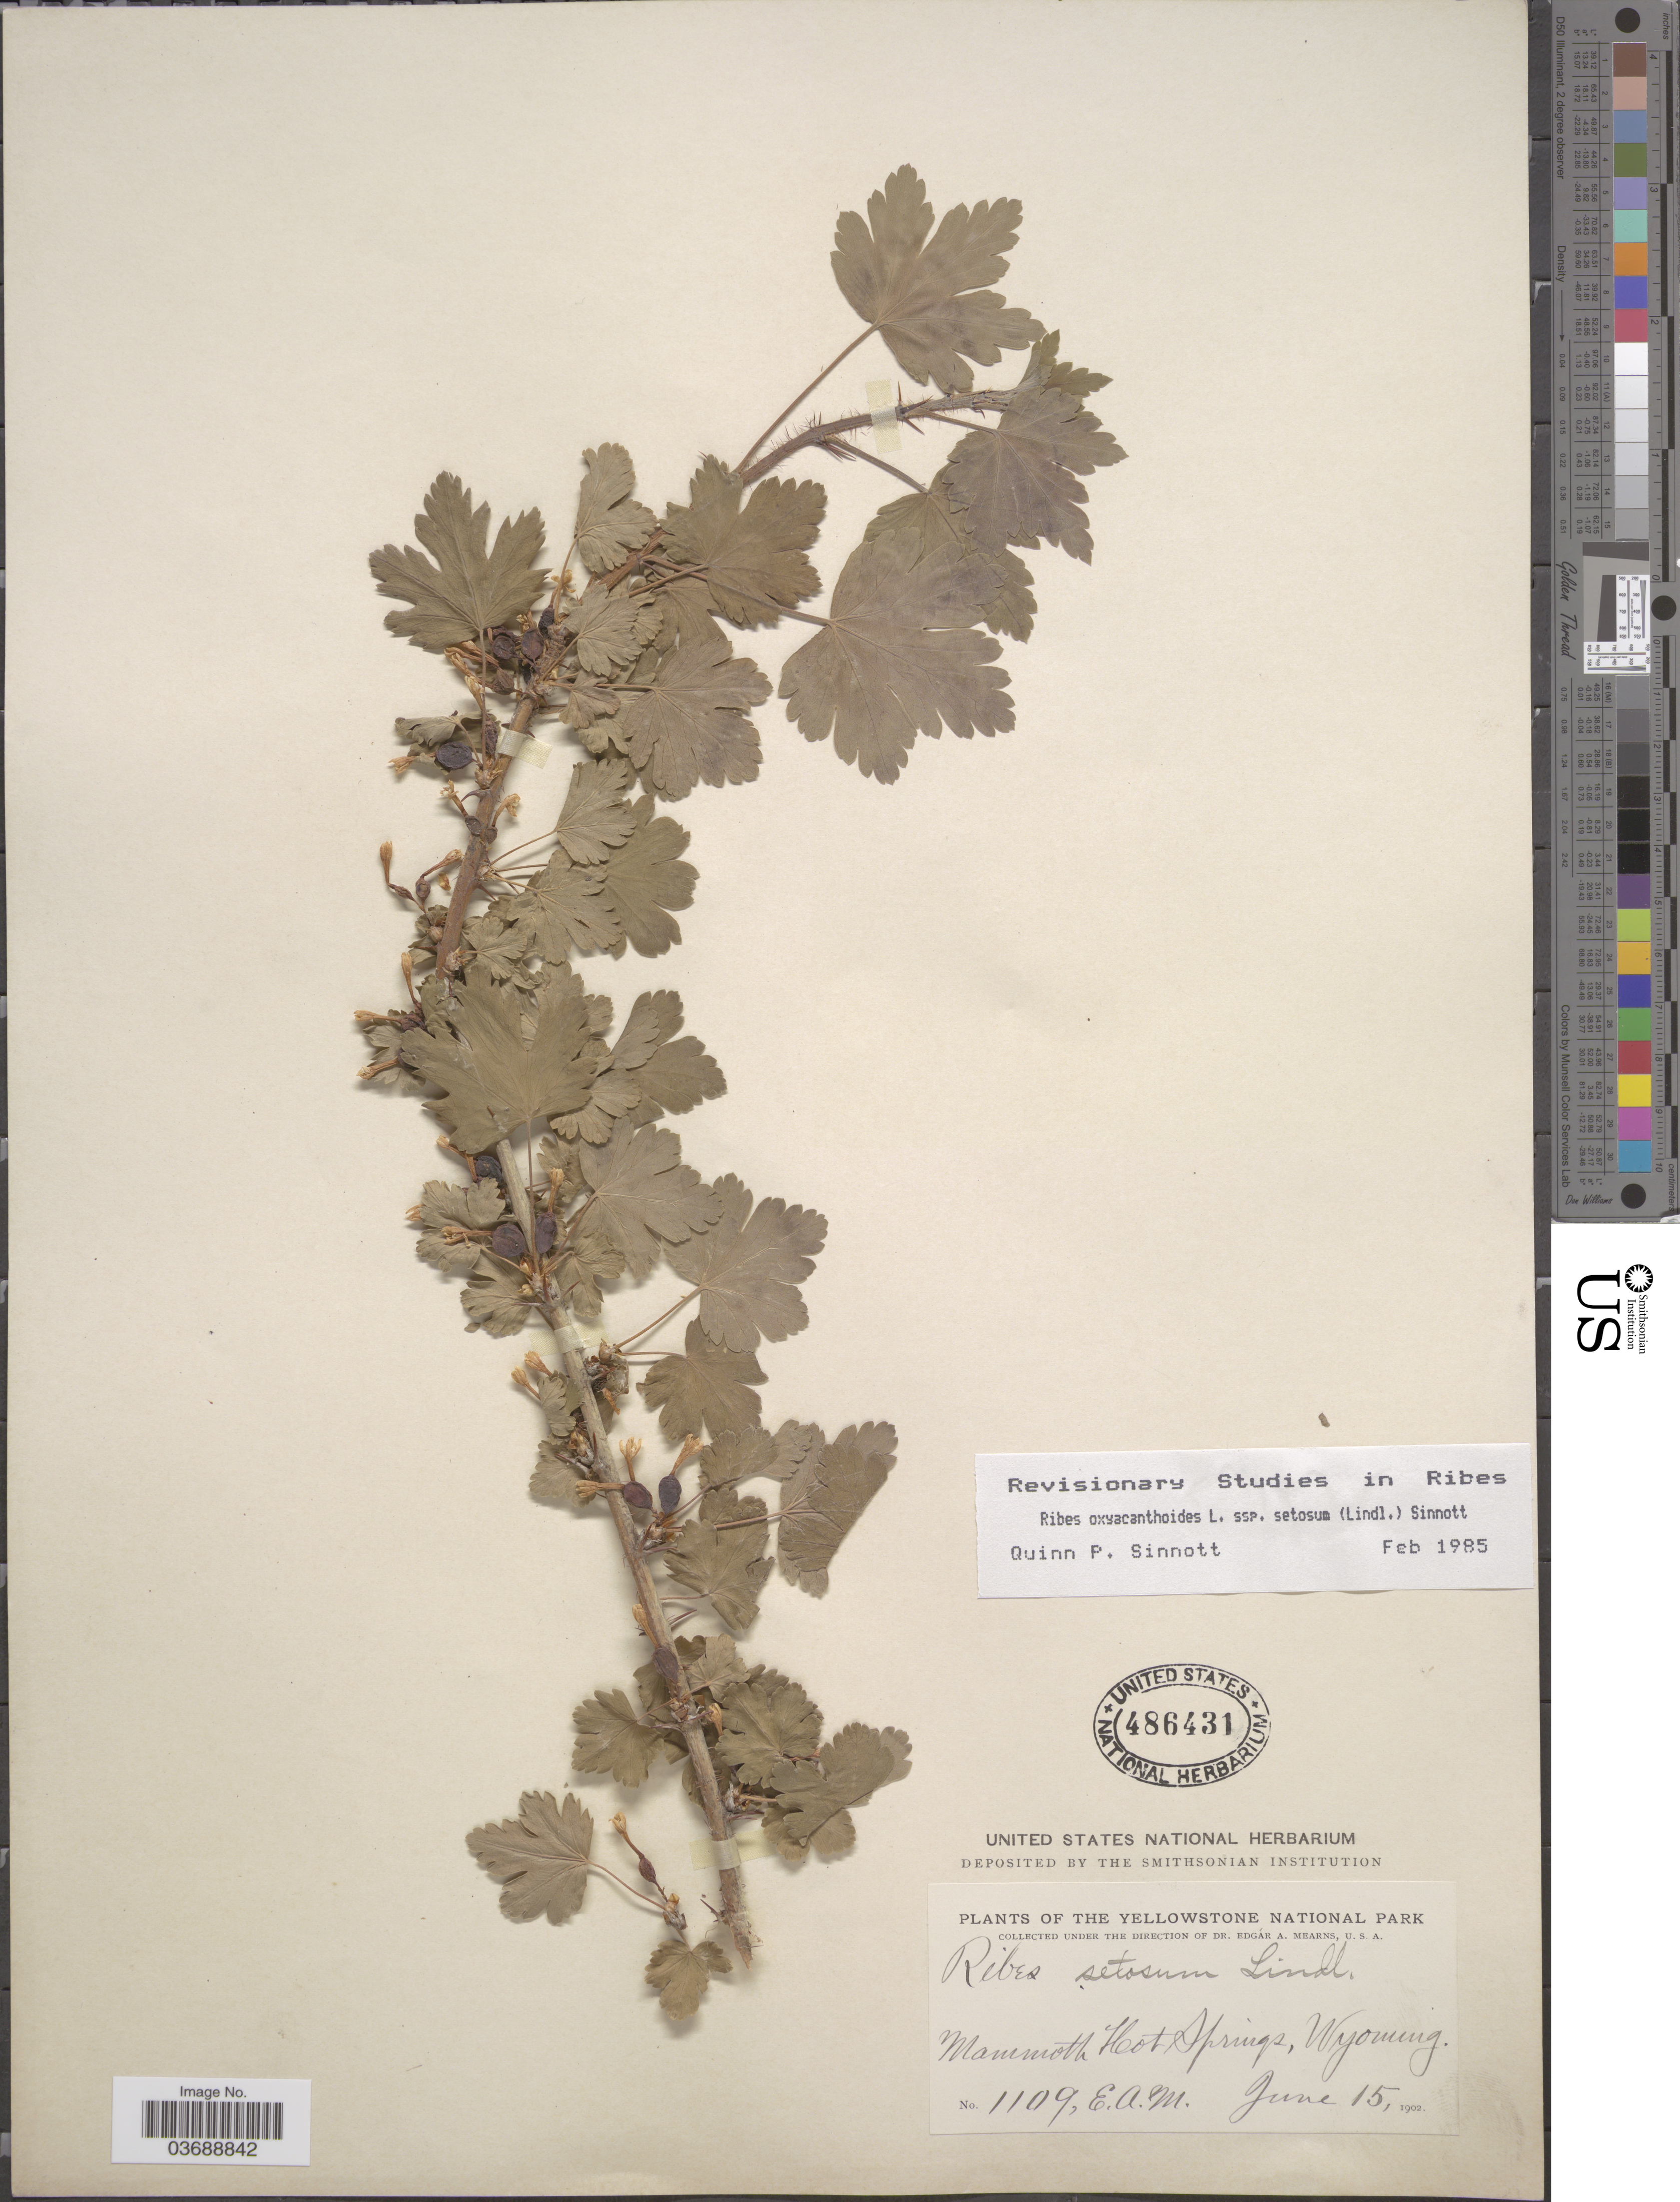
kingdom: Plantae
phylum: Tracheophyta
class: Magnoliopsida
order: Saxifragales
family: Grossulariaceae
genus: Ribes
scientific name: Ribes oxyacanthoides subsp. setosum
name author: (Lindl.) Q.P. Sinnott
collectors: E. A. Mearns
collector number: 1109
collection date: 1902-06-15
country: United States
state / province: Wyoming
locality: The Yellowstone National Park. Mammoth Hot Springs.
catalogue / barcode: US 486431